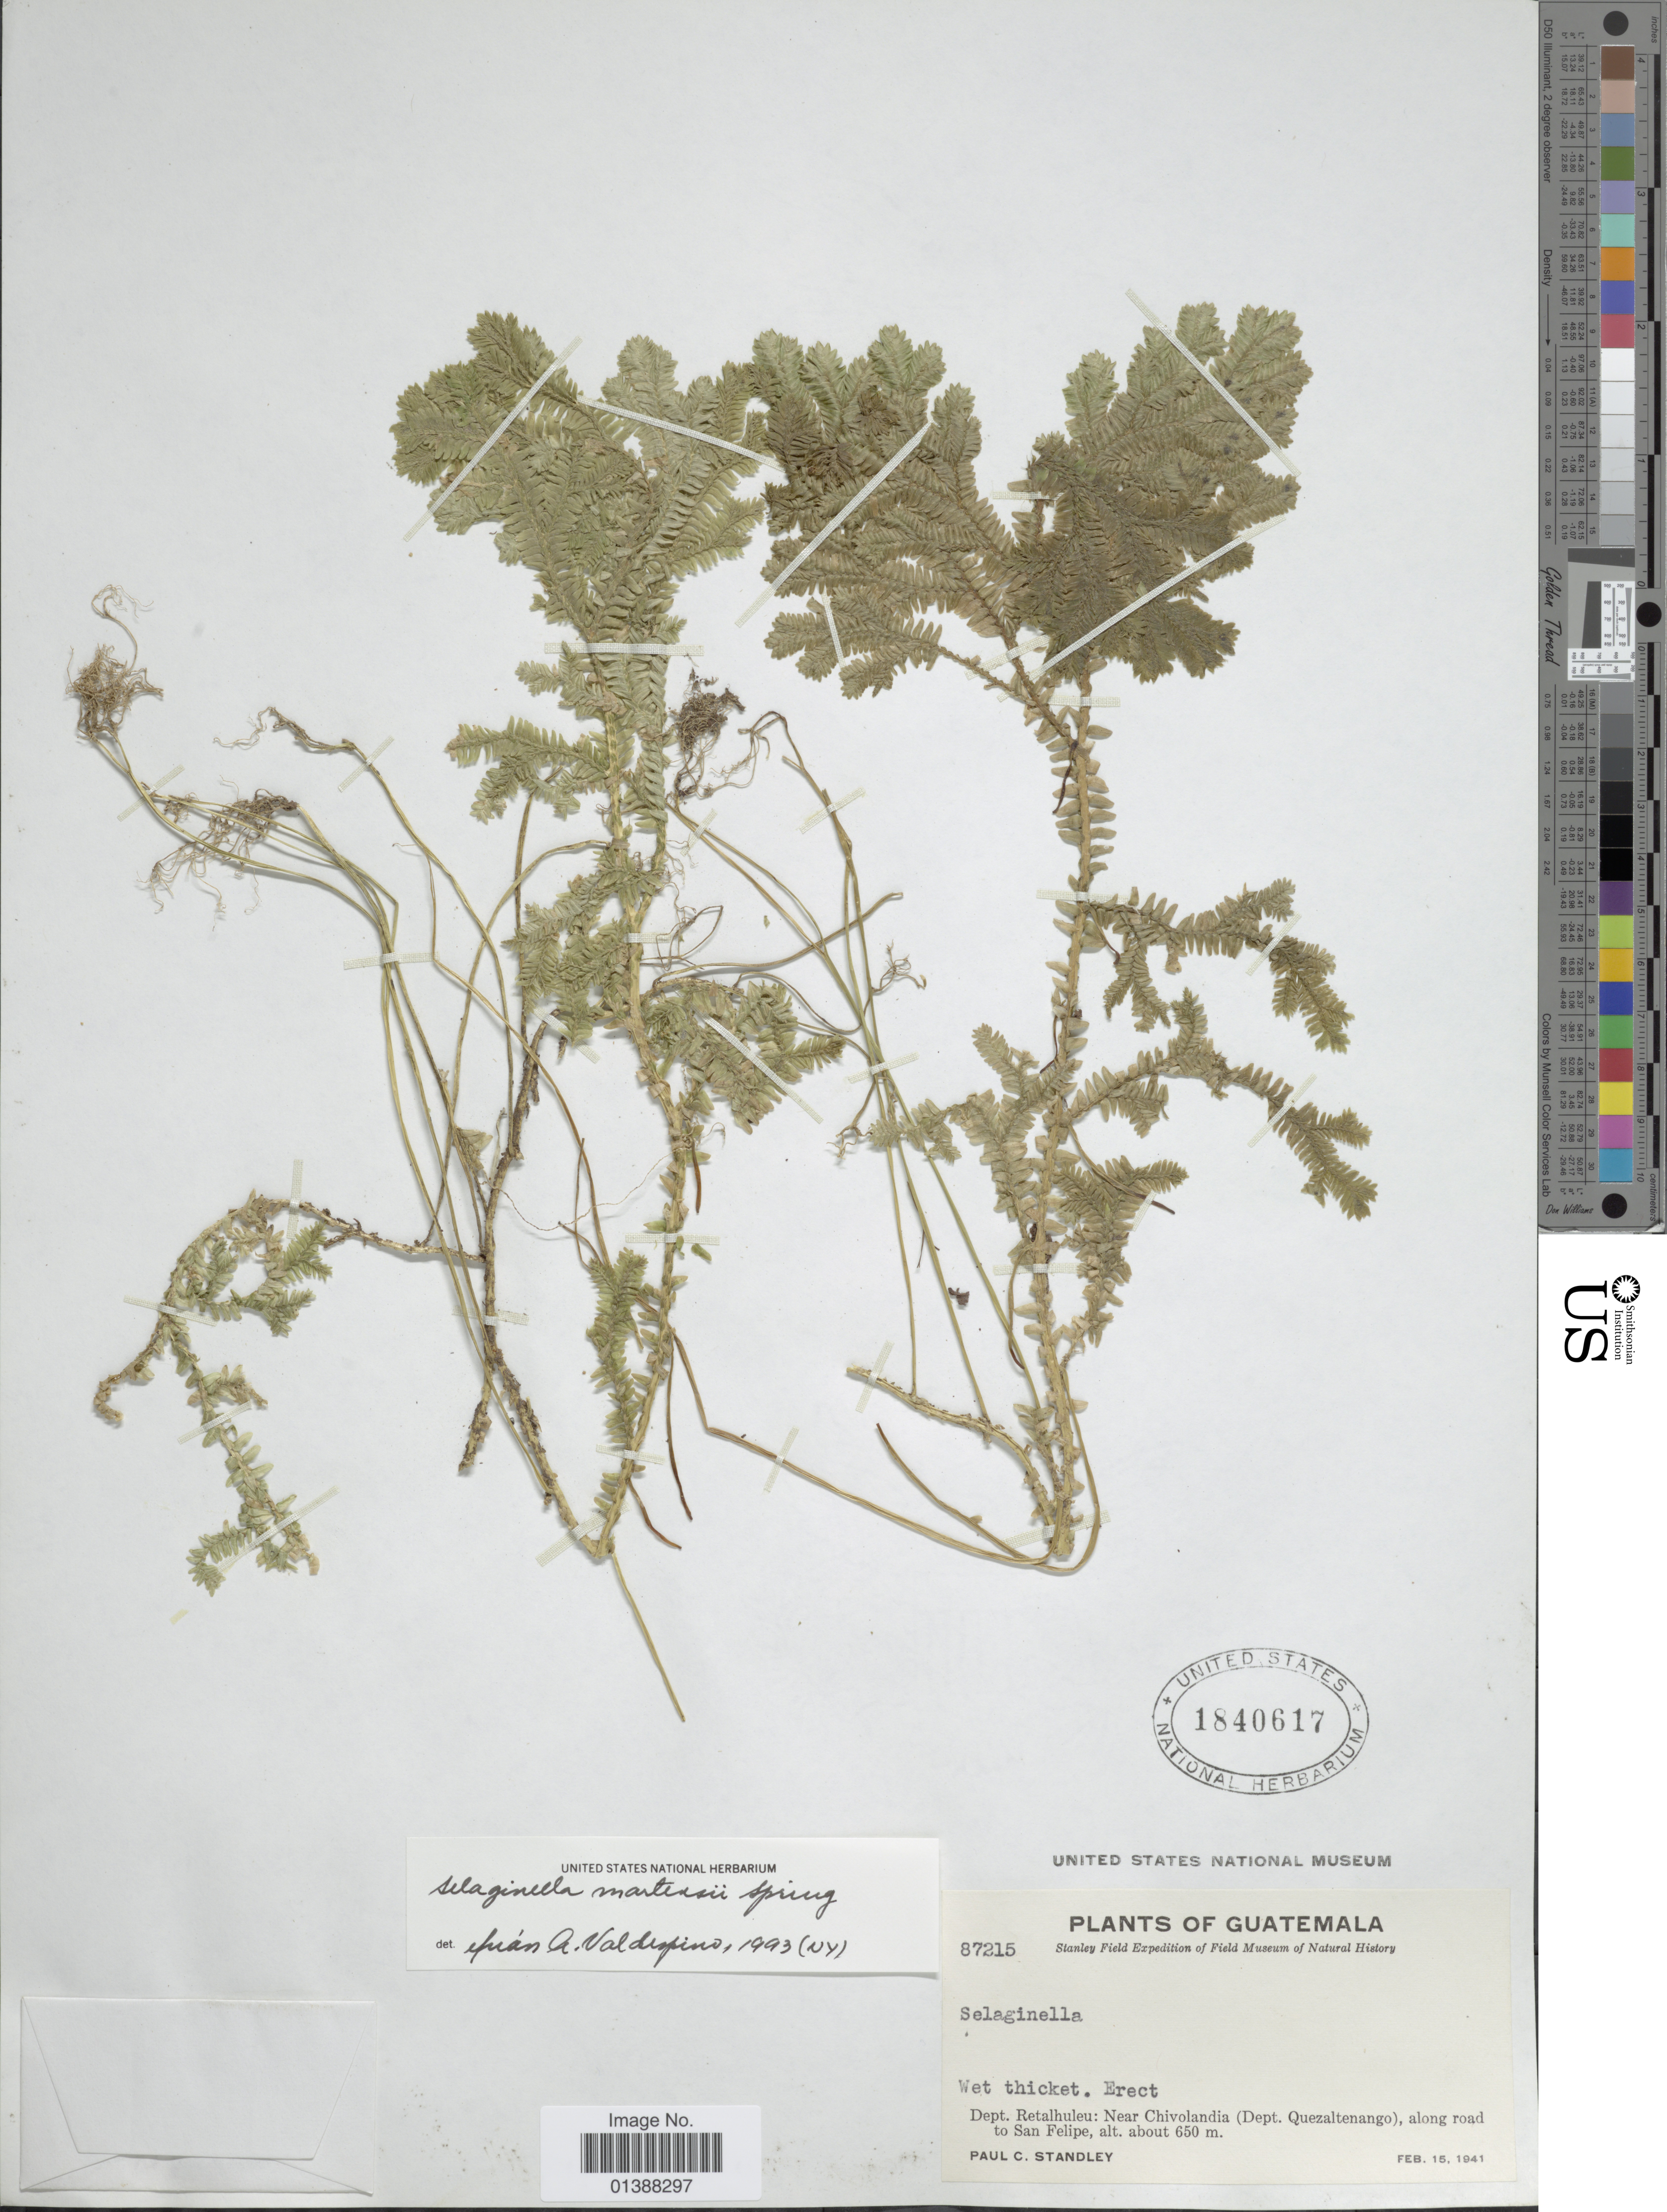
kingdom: Plantae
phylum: Tracheophyta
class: Lycopodiopsida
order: Selaginellales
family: Selaginellaceae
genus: Selaginella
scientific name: Selaginella martensii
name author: Spring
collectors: P. C. Standley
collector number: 87215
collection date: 1941-02-15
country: Guatemala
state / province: Retalhuleu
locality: Near Chivolandia (Dept. Quezaltenango), along road to San Felipe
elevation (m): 650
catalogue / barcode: US 1840617